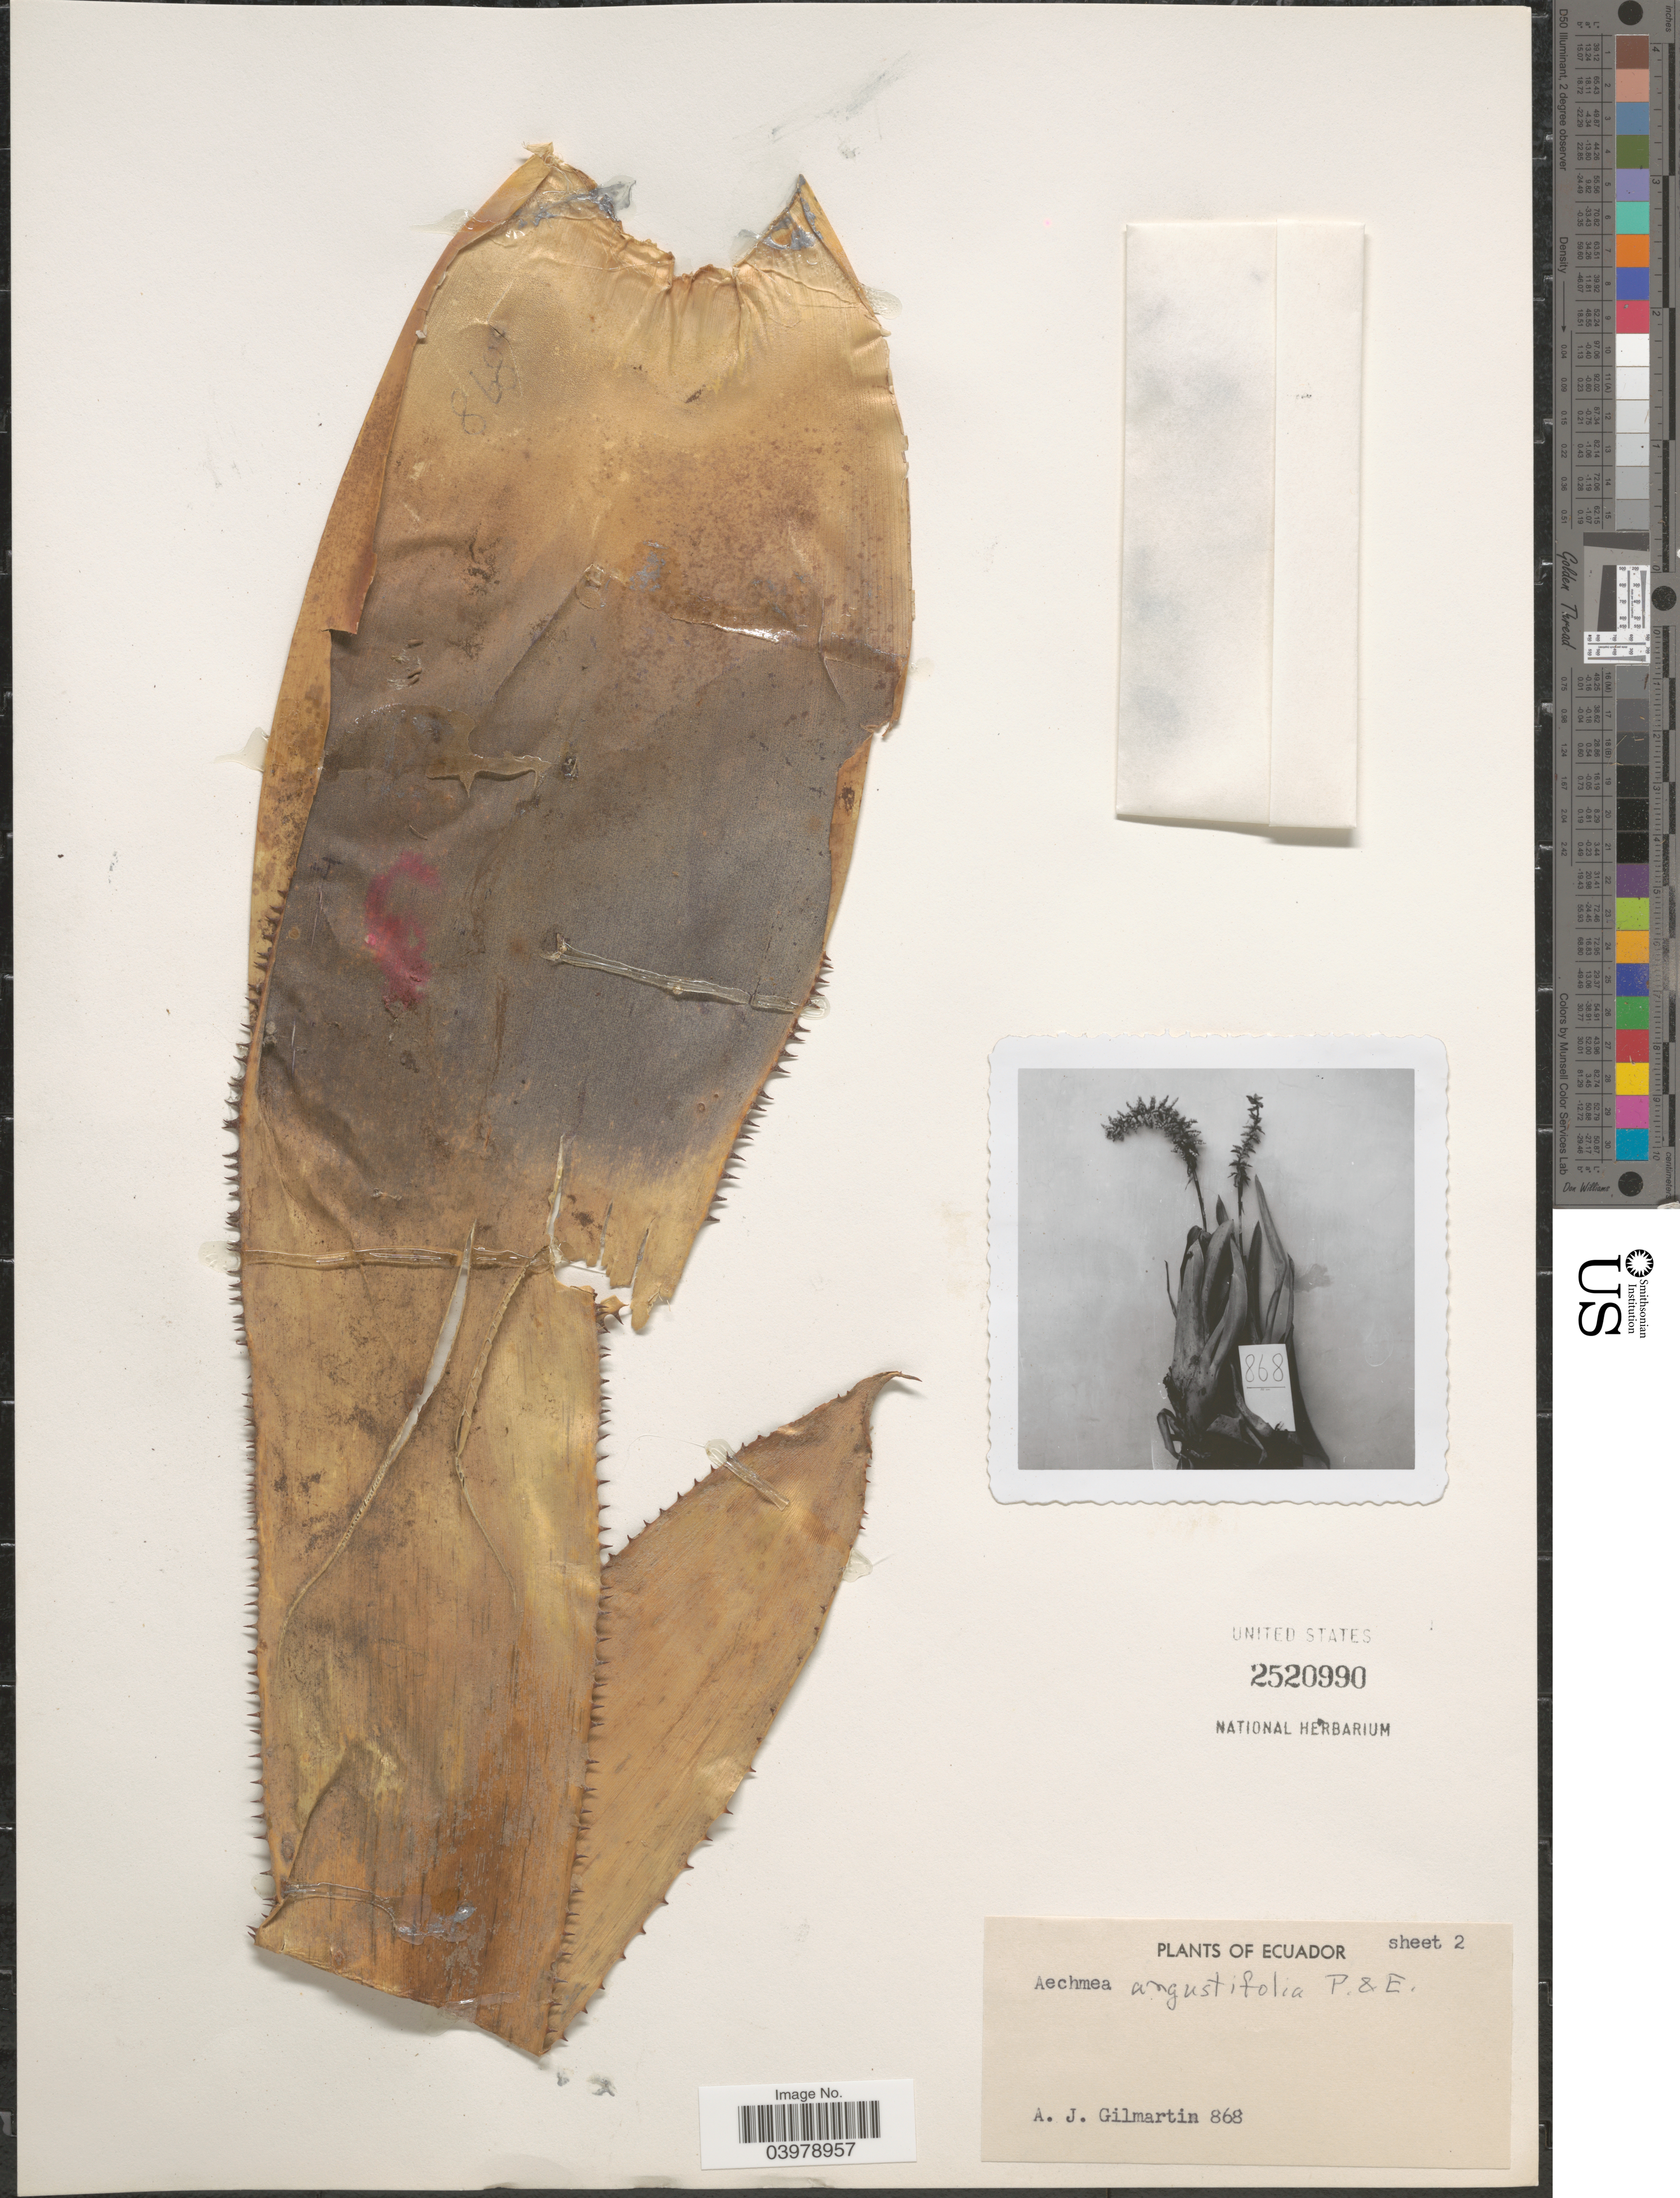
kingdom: Plantae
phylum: Tracheophyta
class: Liliopsida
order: Poales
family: Bromeliaceae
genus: Aechmea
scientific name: Aechmea angustifolia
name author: Poepp. & Endl.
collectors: A. J. Gilmartin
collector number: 868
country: Ecuador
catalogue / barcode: US 2520990